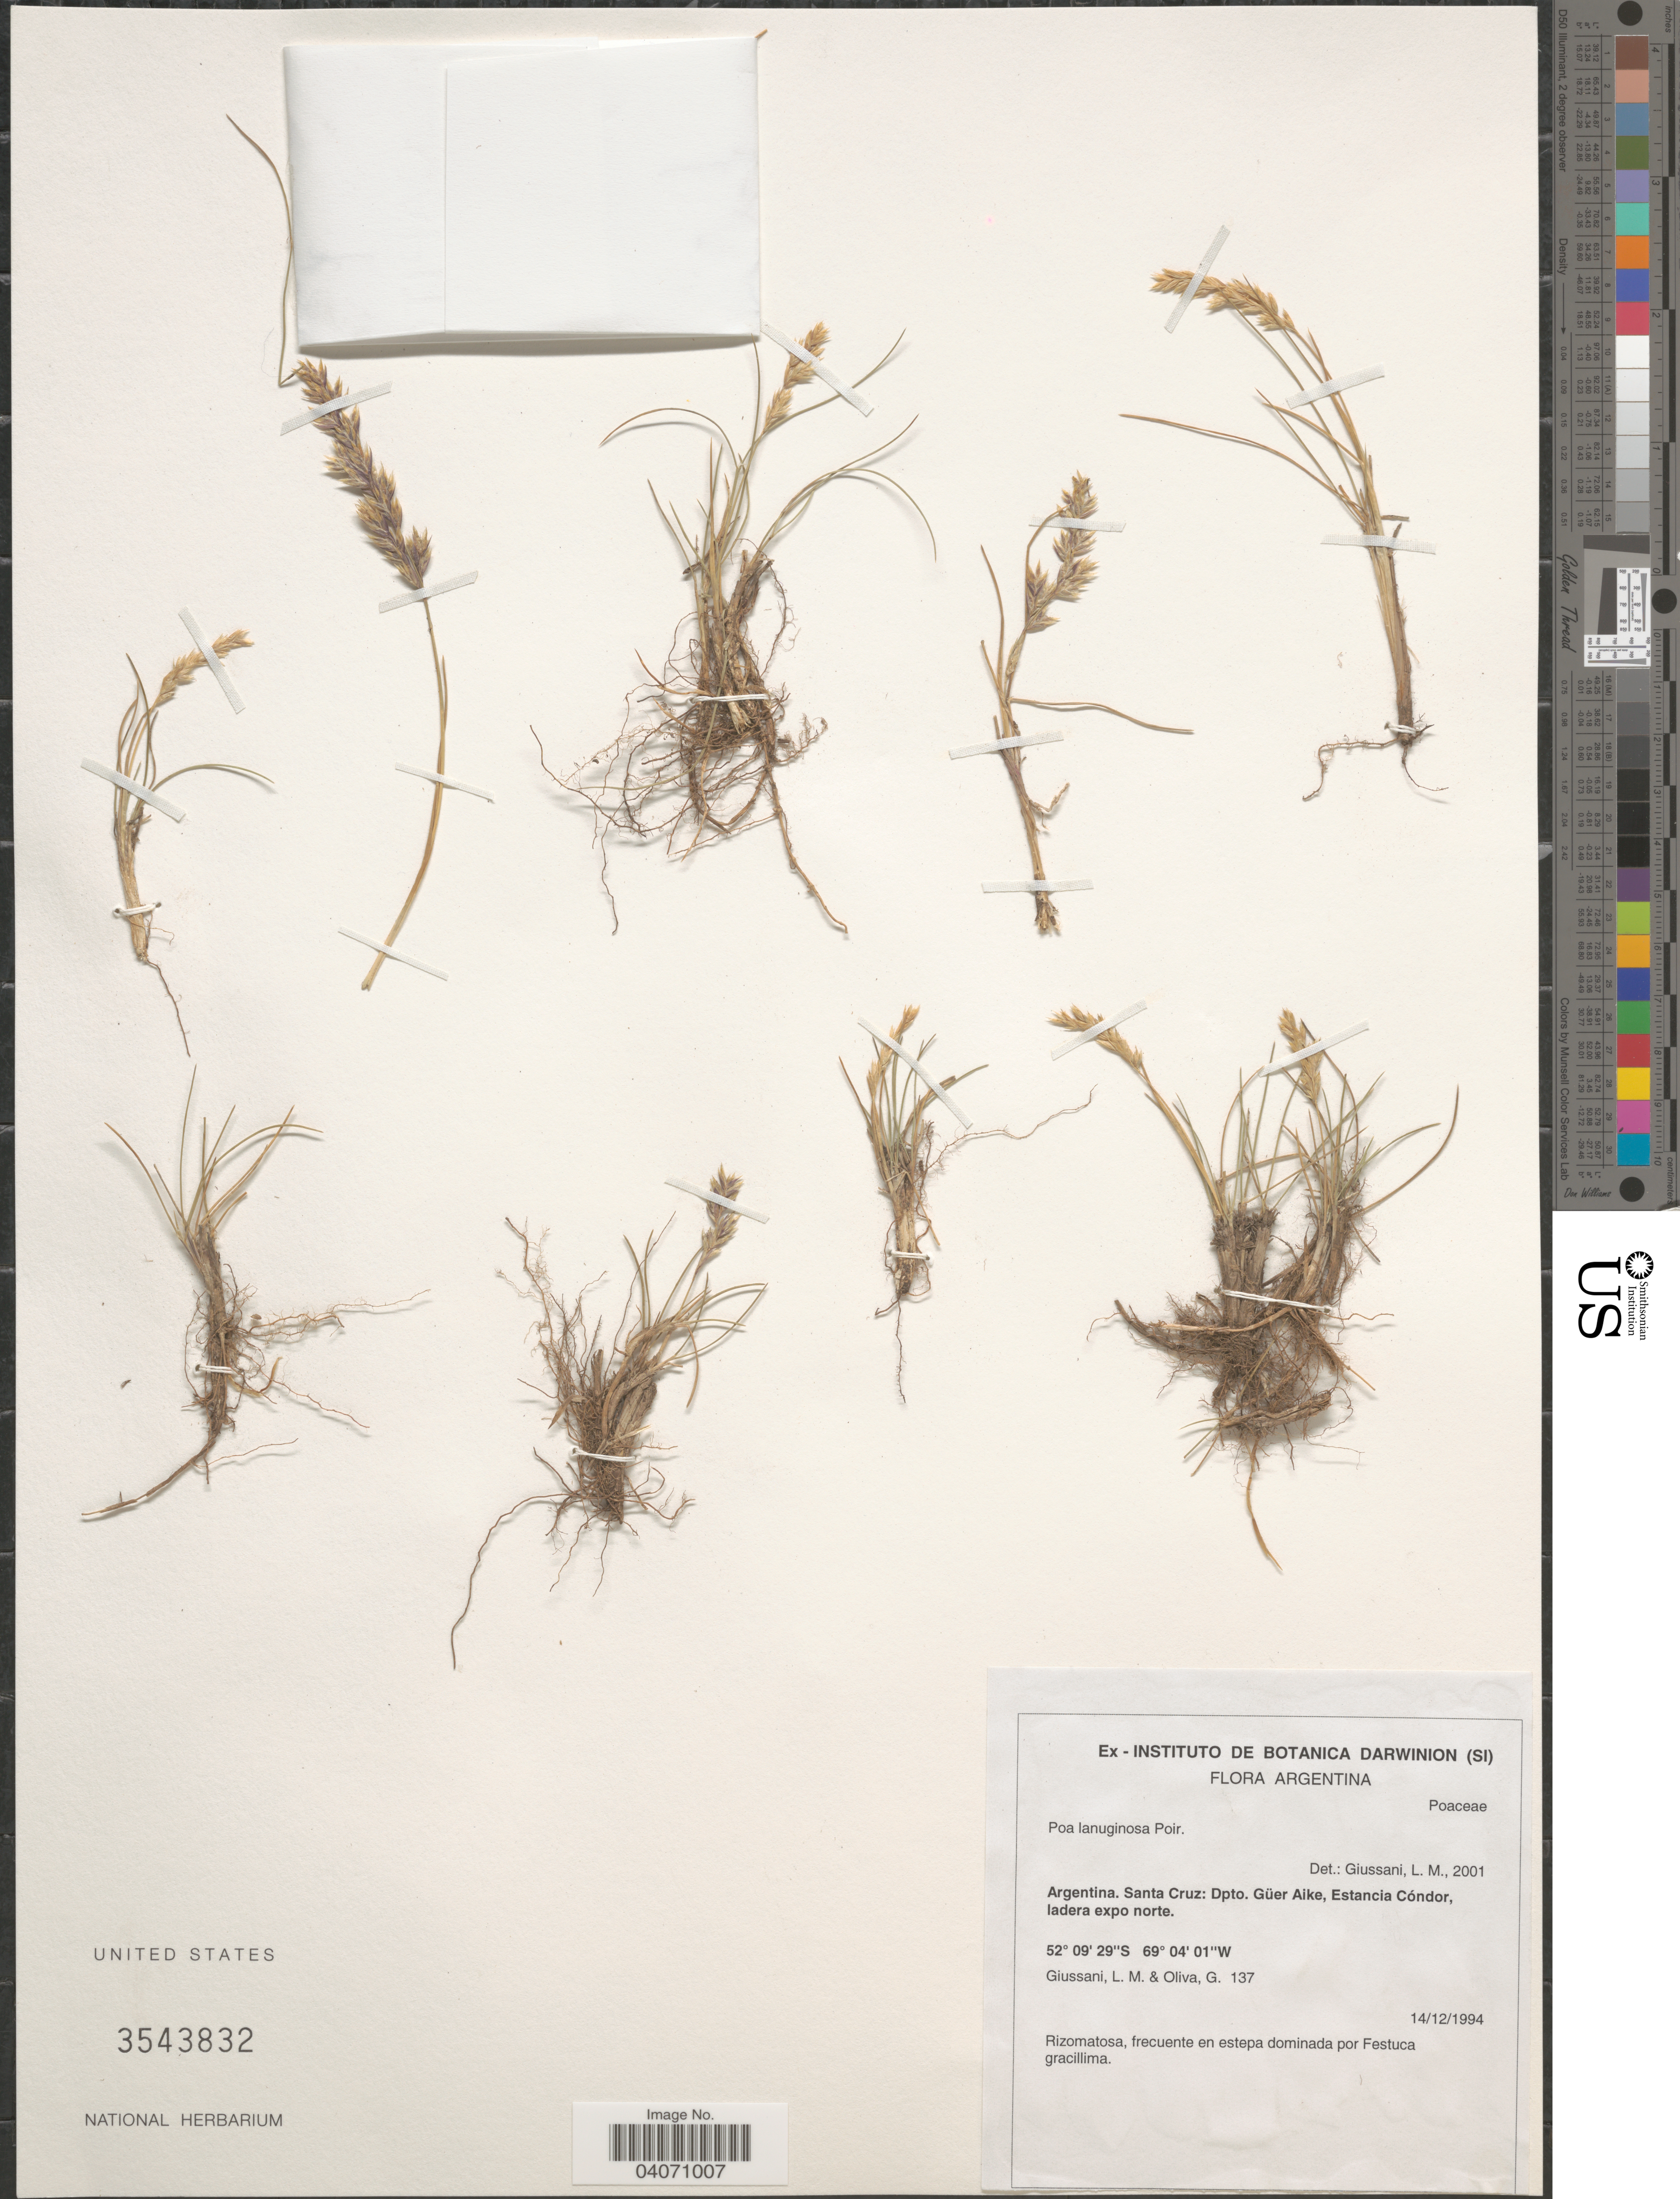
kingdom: Plantae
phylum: Tracheophyta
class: Liliopsida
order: Poales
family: Poaceae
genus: Poa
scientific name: Poa lanuginosa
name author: Poir.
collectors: L. Giussani & G. Oliva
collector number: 137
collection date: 1994-12-14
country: Argentina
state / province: Santa Cruz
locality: Dpto. Güer Aike, Estancia Cóndor, ladera expo norte.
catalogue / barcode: US 3543832